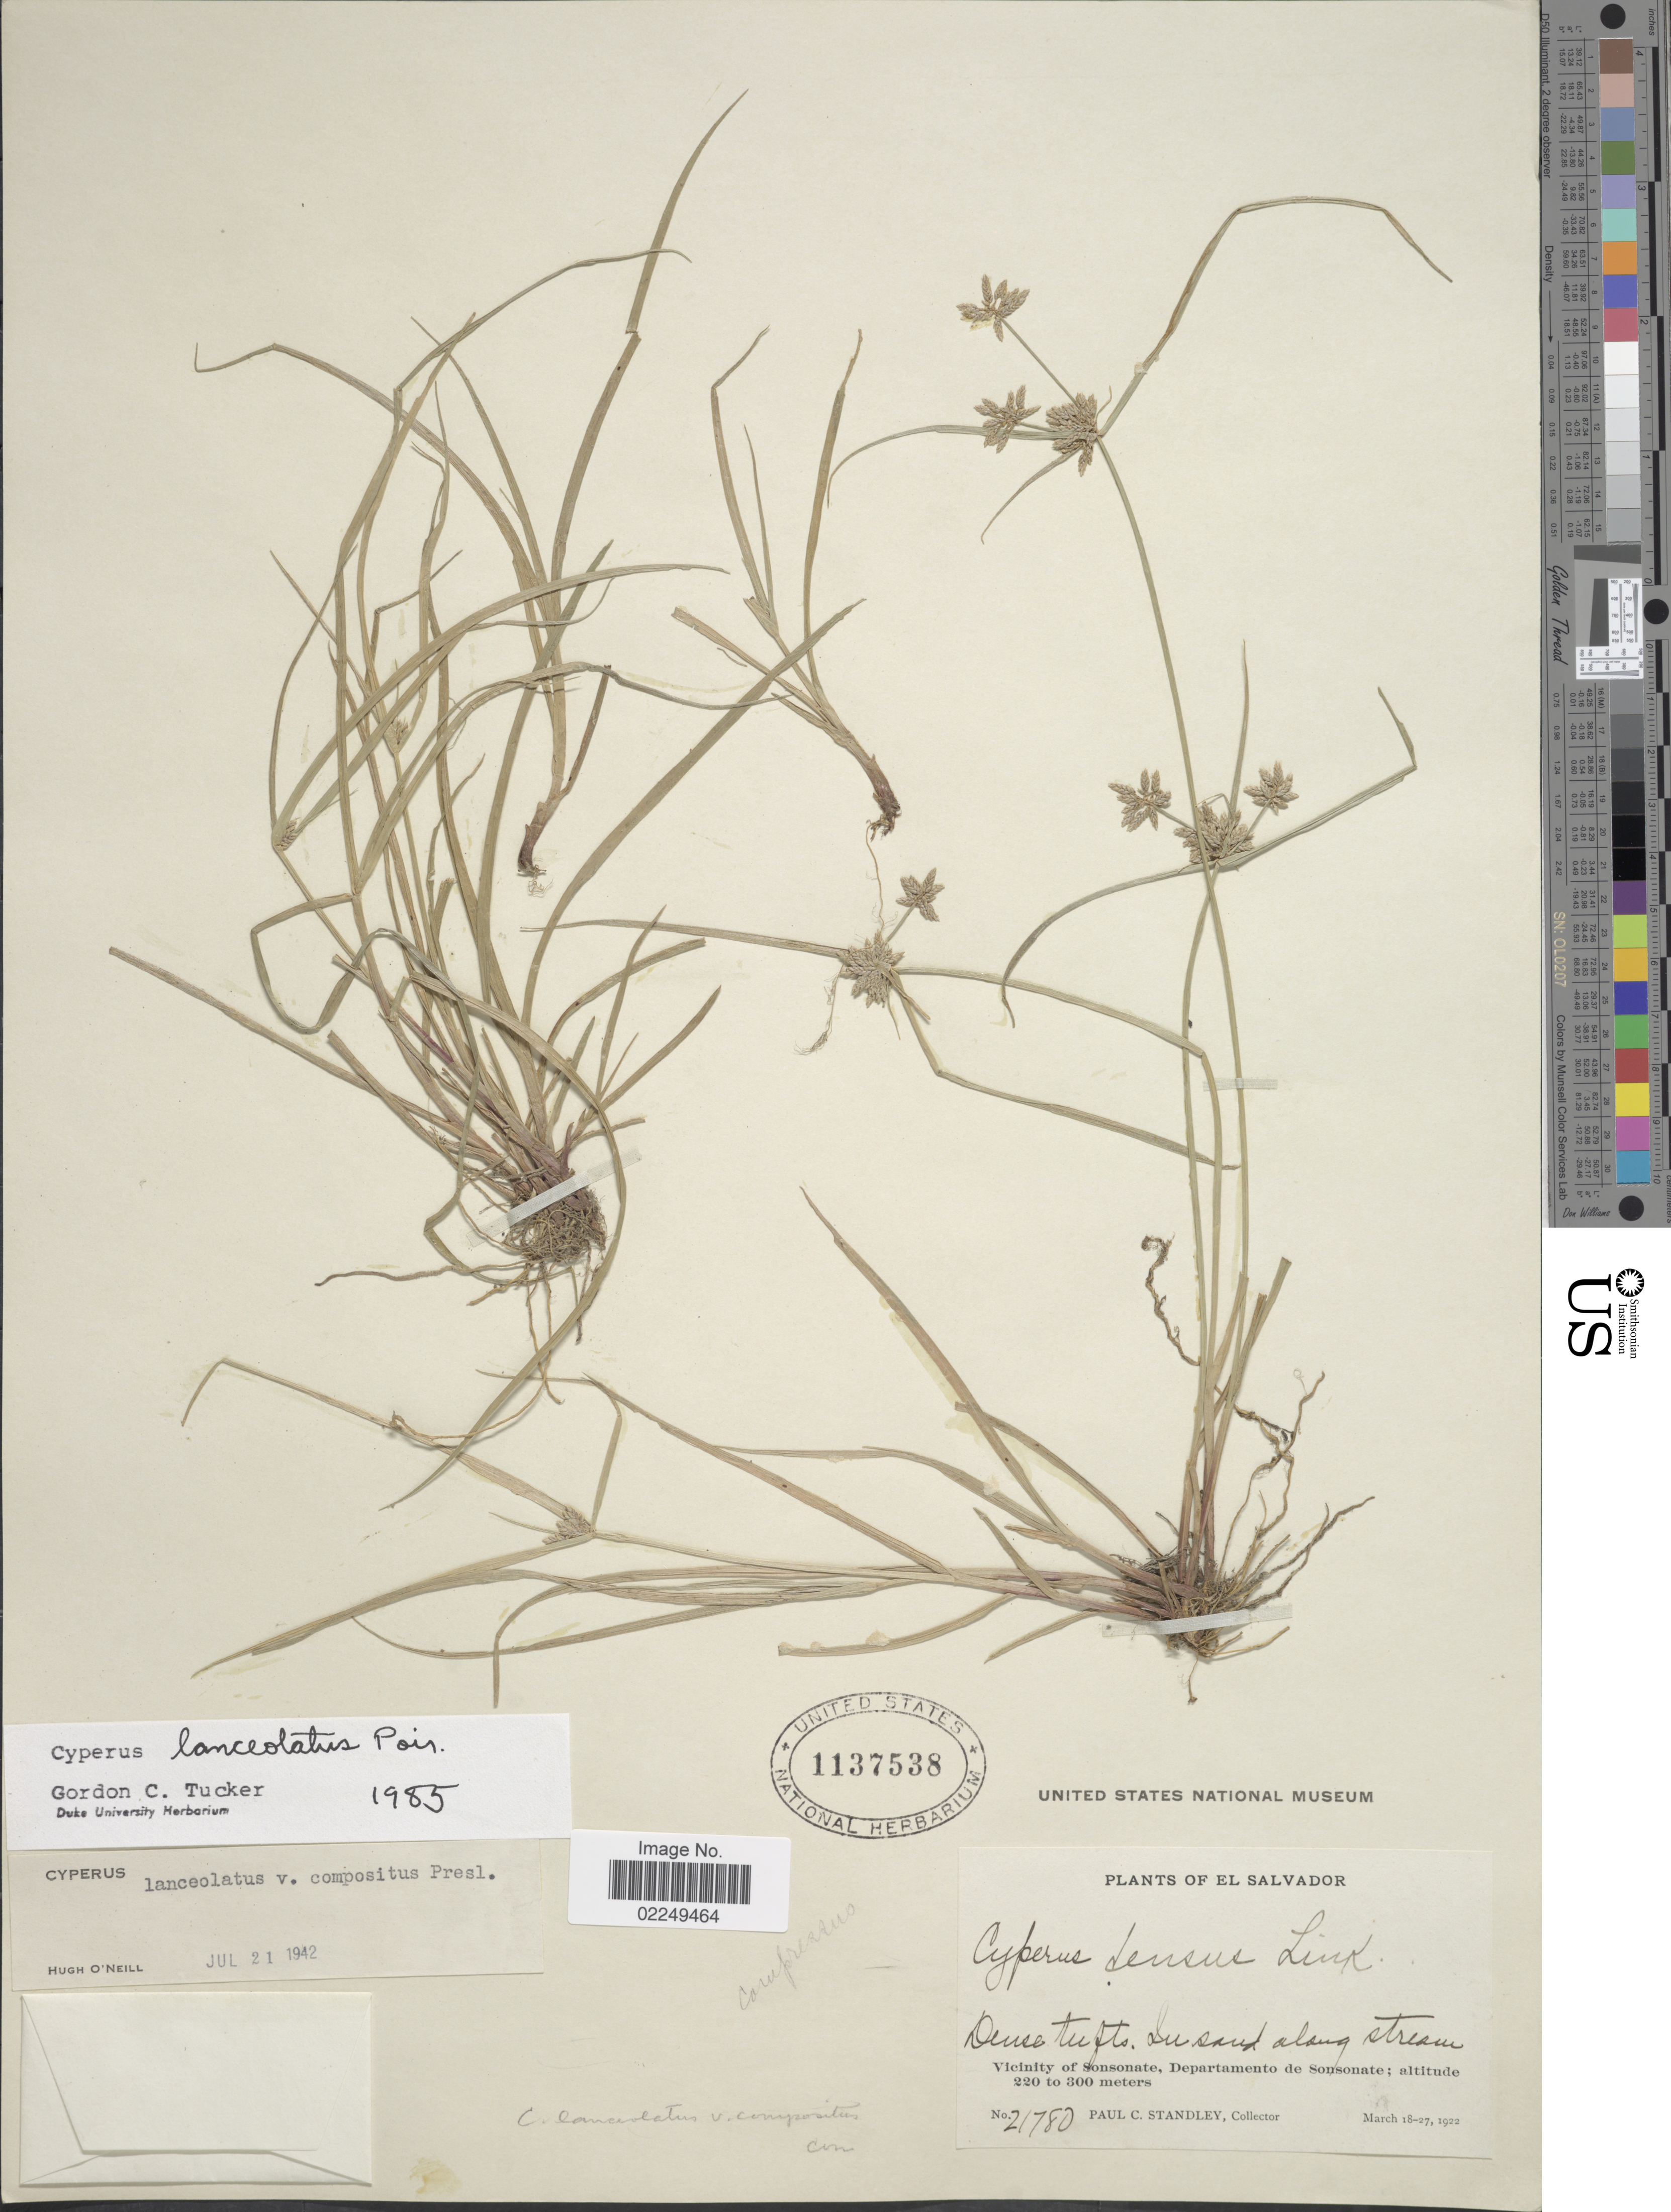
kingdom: Plantae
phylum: Tracheophyta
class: Liliopsida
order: Poales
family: Cyperaceae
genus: Cyperus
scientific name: Cyperus lanceolatus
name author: Poir.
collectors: P. C. Standley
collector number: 21780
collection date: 1922-03-18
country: El Salvador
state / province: Sonsonate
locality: Vicinity of Sonsonate, Department of Sonsonate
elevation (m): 220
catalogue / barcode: US 1137538